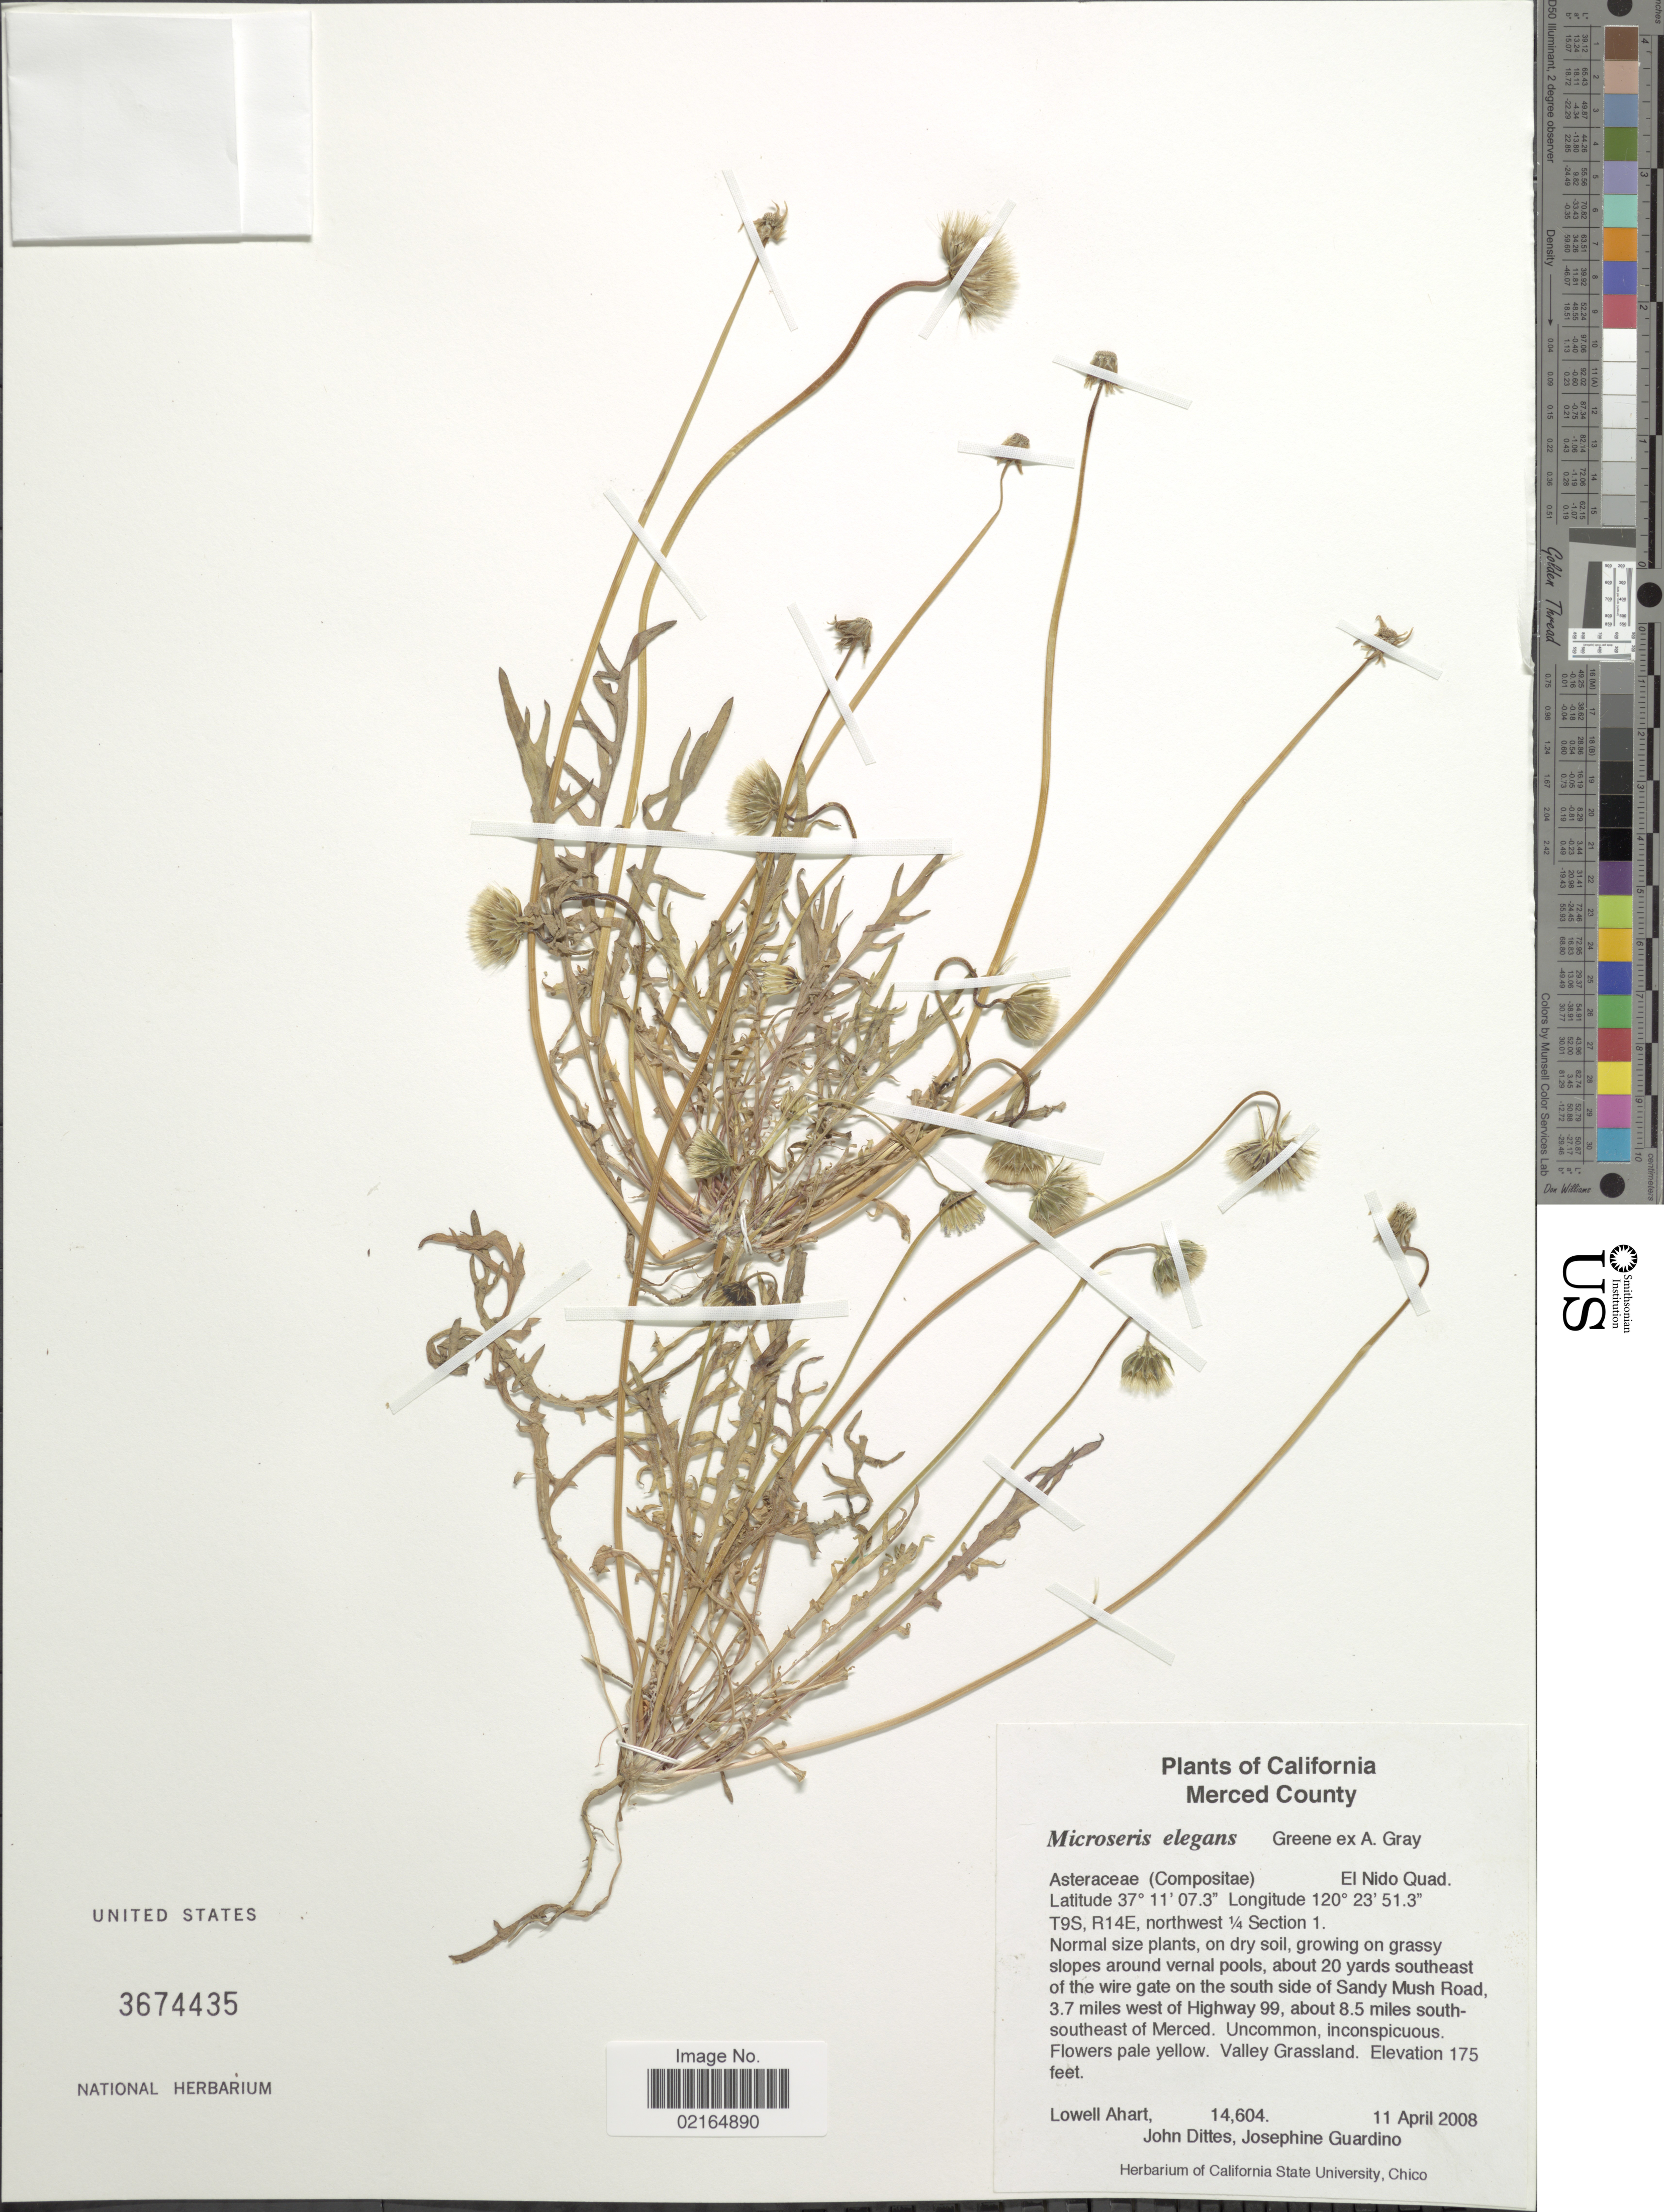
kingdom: Plantae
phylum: Tracheophyta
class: Magnoliopsida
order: Asterales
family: Asteraceae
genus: Microseris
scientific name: Microseris elegans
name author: Greene ex A. Gray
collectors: L. Ahart, J. Dittes & J. Guardino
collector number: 14604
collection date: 2008-04-11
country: United States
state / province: California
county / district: Merced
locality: Merced County, T9S, R14E, northwest 1/4 Section 1, El Nido Quad, slopes around vernal pools, about 20 yards southeast of the wire gate on the south side of Sandy Mush Road, 3.7 miles west of Highway 99, about 8.5 miles south-southeast of Merced.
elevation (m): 53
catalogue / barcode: US 3674435